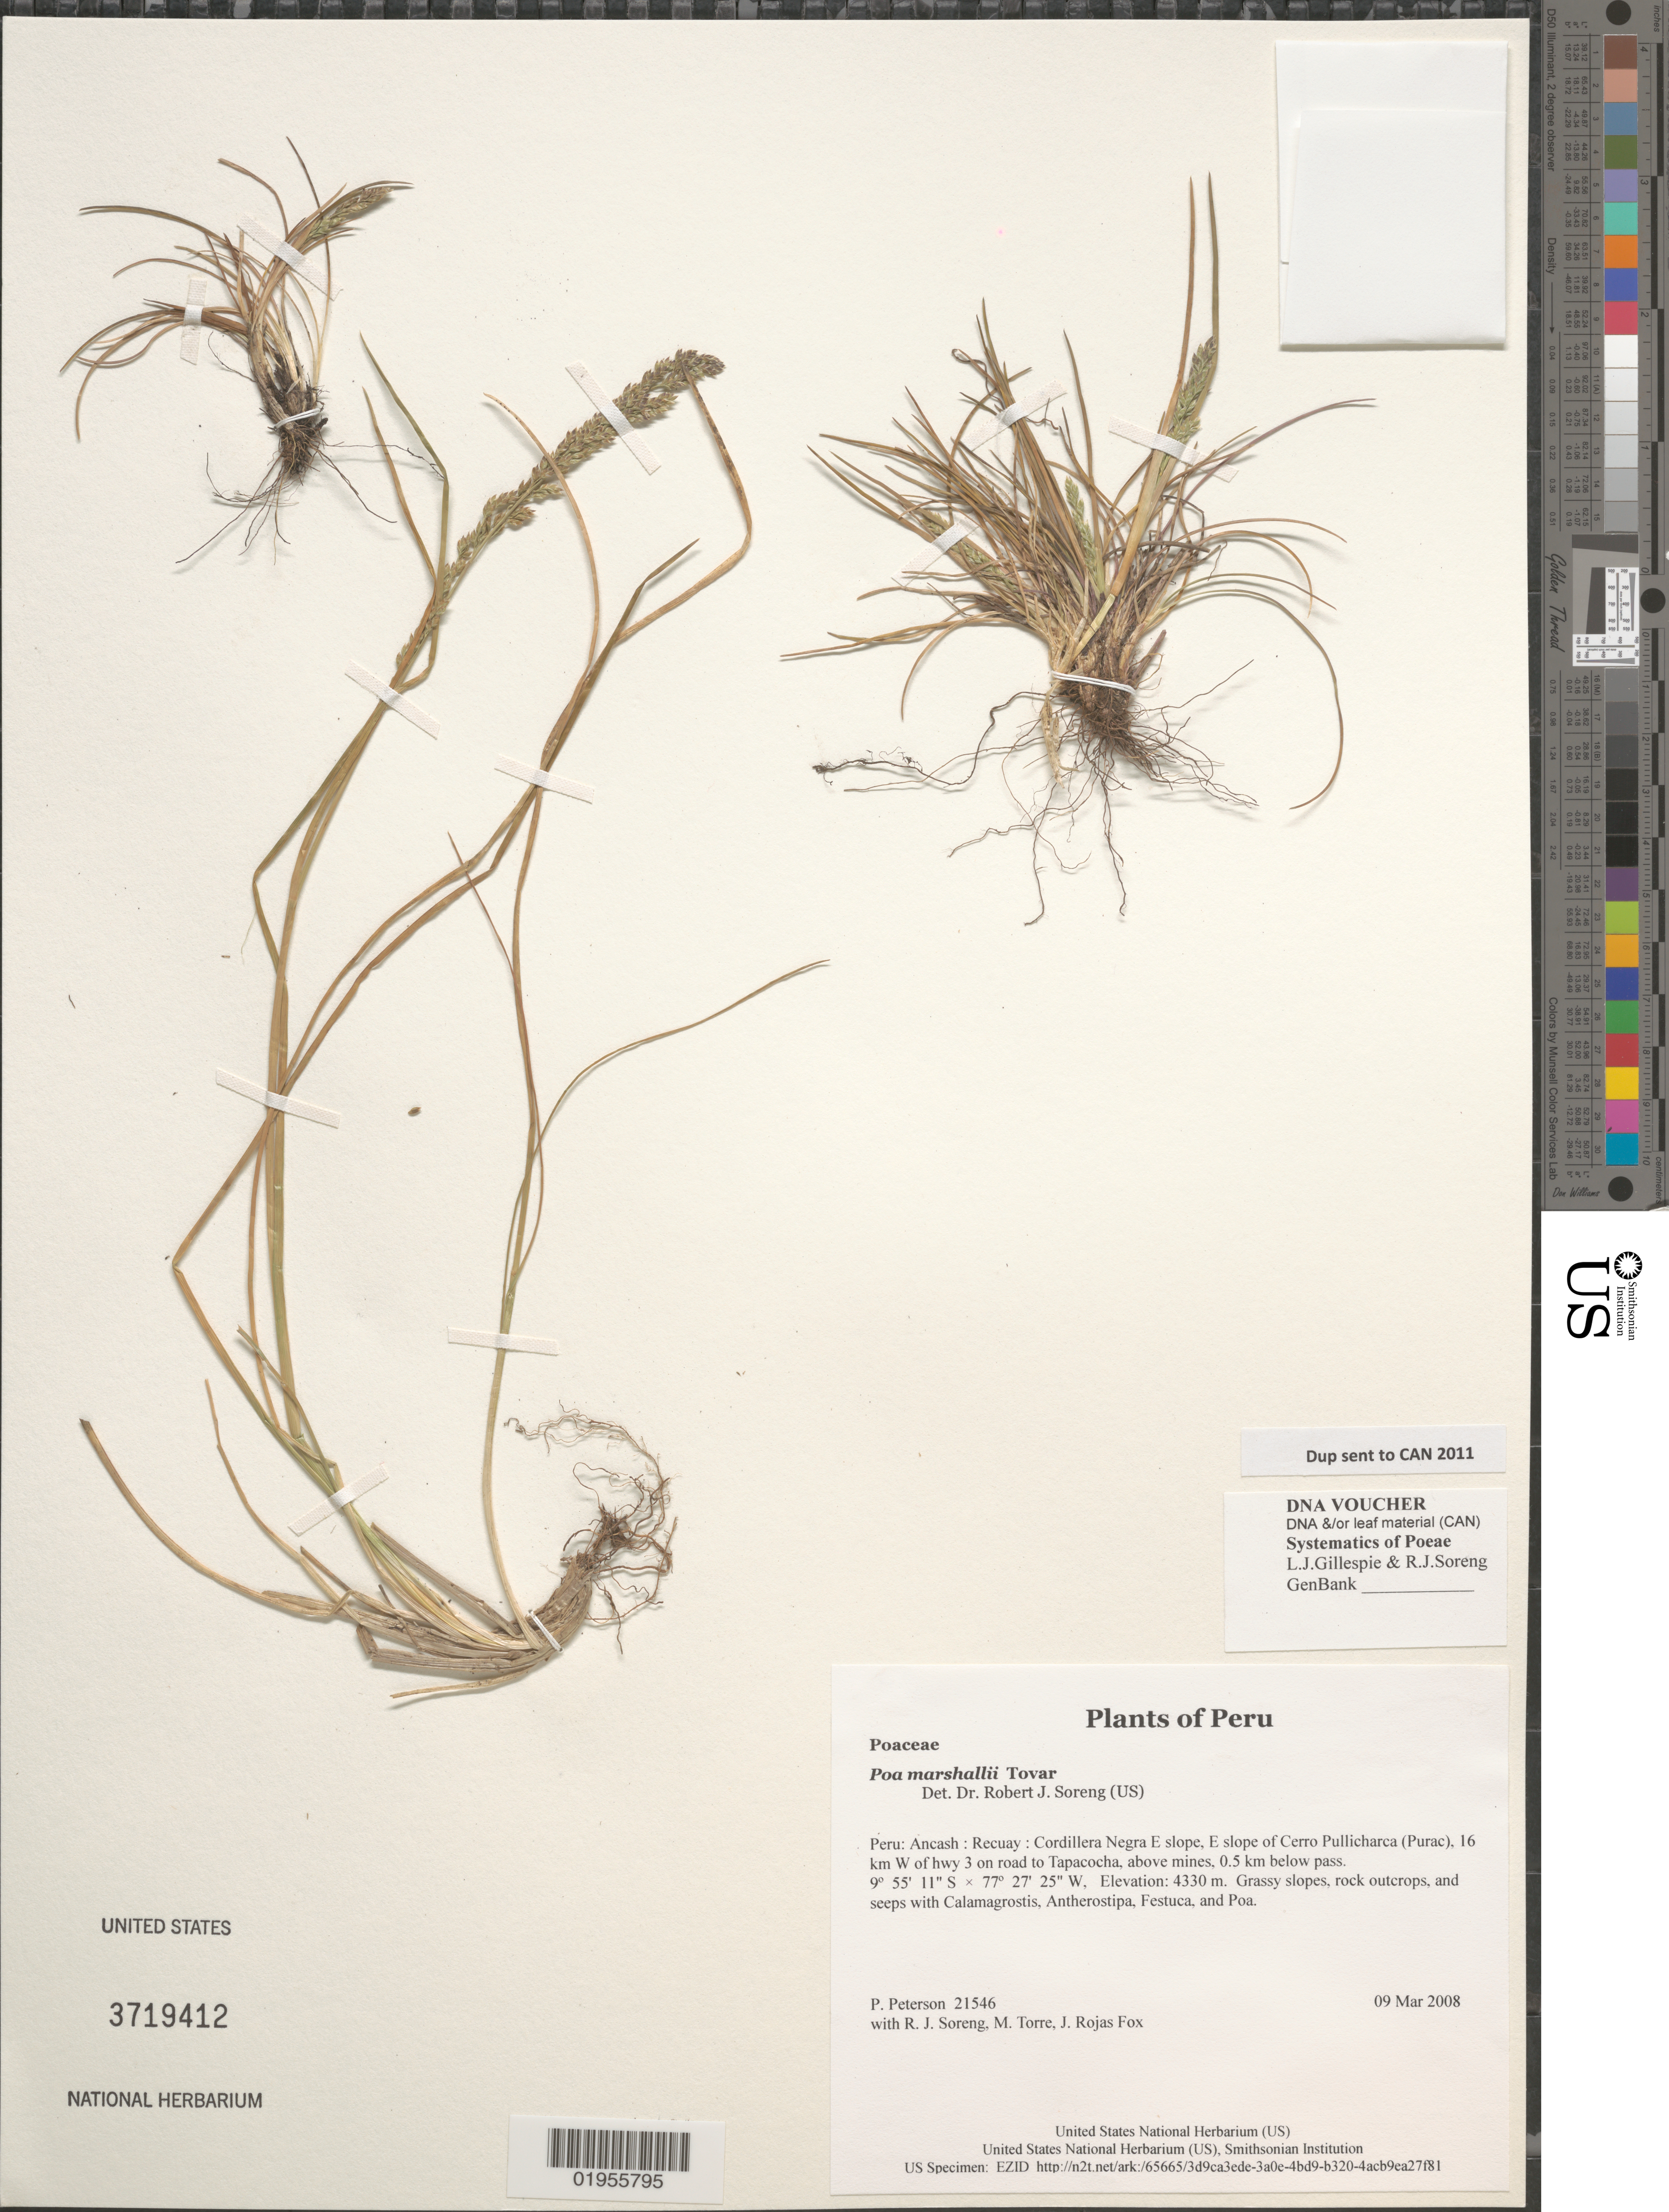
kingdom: Plantae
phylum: Tracheophyta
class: Liliopsida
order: Poales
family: Poaceae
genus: Poa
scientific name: Poa marshallii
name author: Tovar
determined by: Soreng, Robert J., Research Associate (BOT), Smithsonian Institution - National Museum of Natural History (UNITED STATES)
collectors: P. M. Peterson, R. J. Soreng, M. Torre & J. Rojas Fox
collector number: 21546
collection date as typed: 09 Mar 2008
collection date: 2008-03-09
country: Peru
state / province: Ancash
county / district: Recuay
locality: Cordillera Negra E slope, E slope of Cerro Pullicharca (Purac), 16 km W of hwy 3 on road to Tapacocha, above mines, 0.5 km below pass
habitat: Grassy slopes, rock outcrops, and seeps with Calamagrostis, Antherostipa, Festuca, and Poa.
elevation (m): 4330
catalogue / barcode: US 3719412